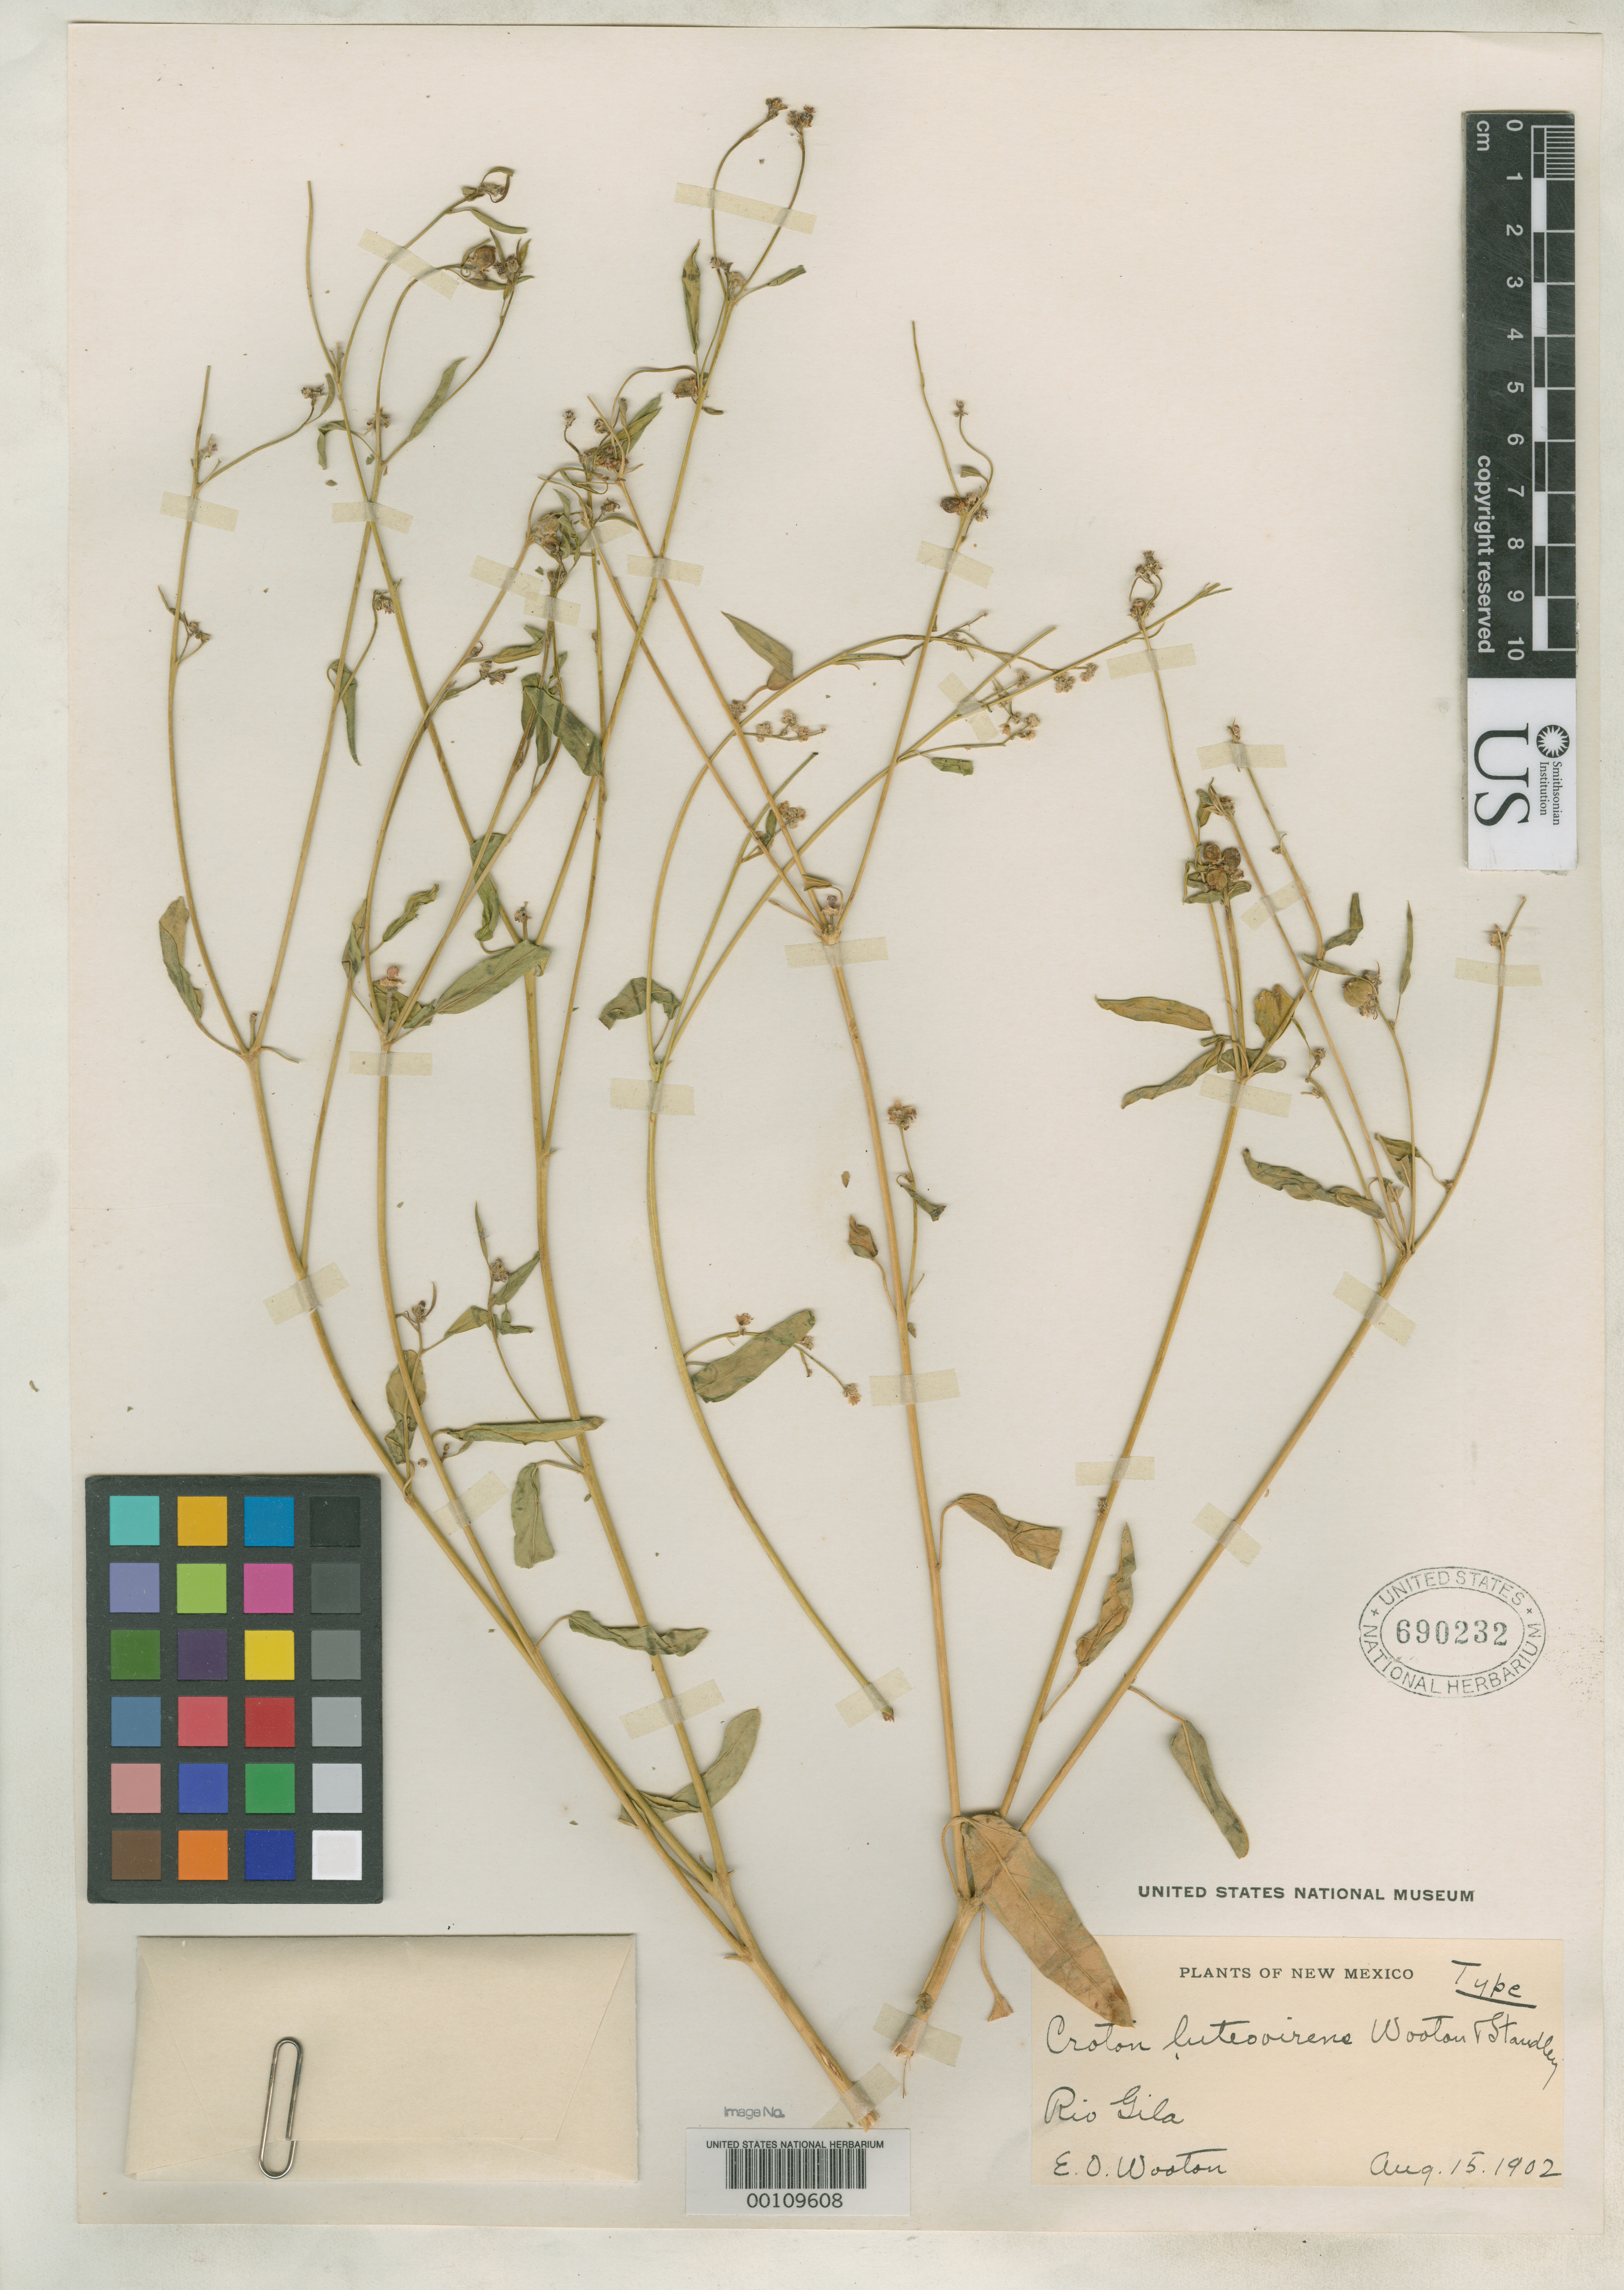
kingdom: Plantae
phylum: Tracheophyta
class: Magnoliopsida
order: Malpighiales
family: Euphorbiaceae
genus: Croton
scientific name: Croton luteovirens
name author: Wooton & Standl.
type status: Holotype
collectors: E. O. Wooton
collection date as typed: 15 Aug 1902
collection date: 1902-08-15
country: United States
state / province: New Mexico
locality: Rio Gila.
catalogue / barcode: US 690232